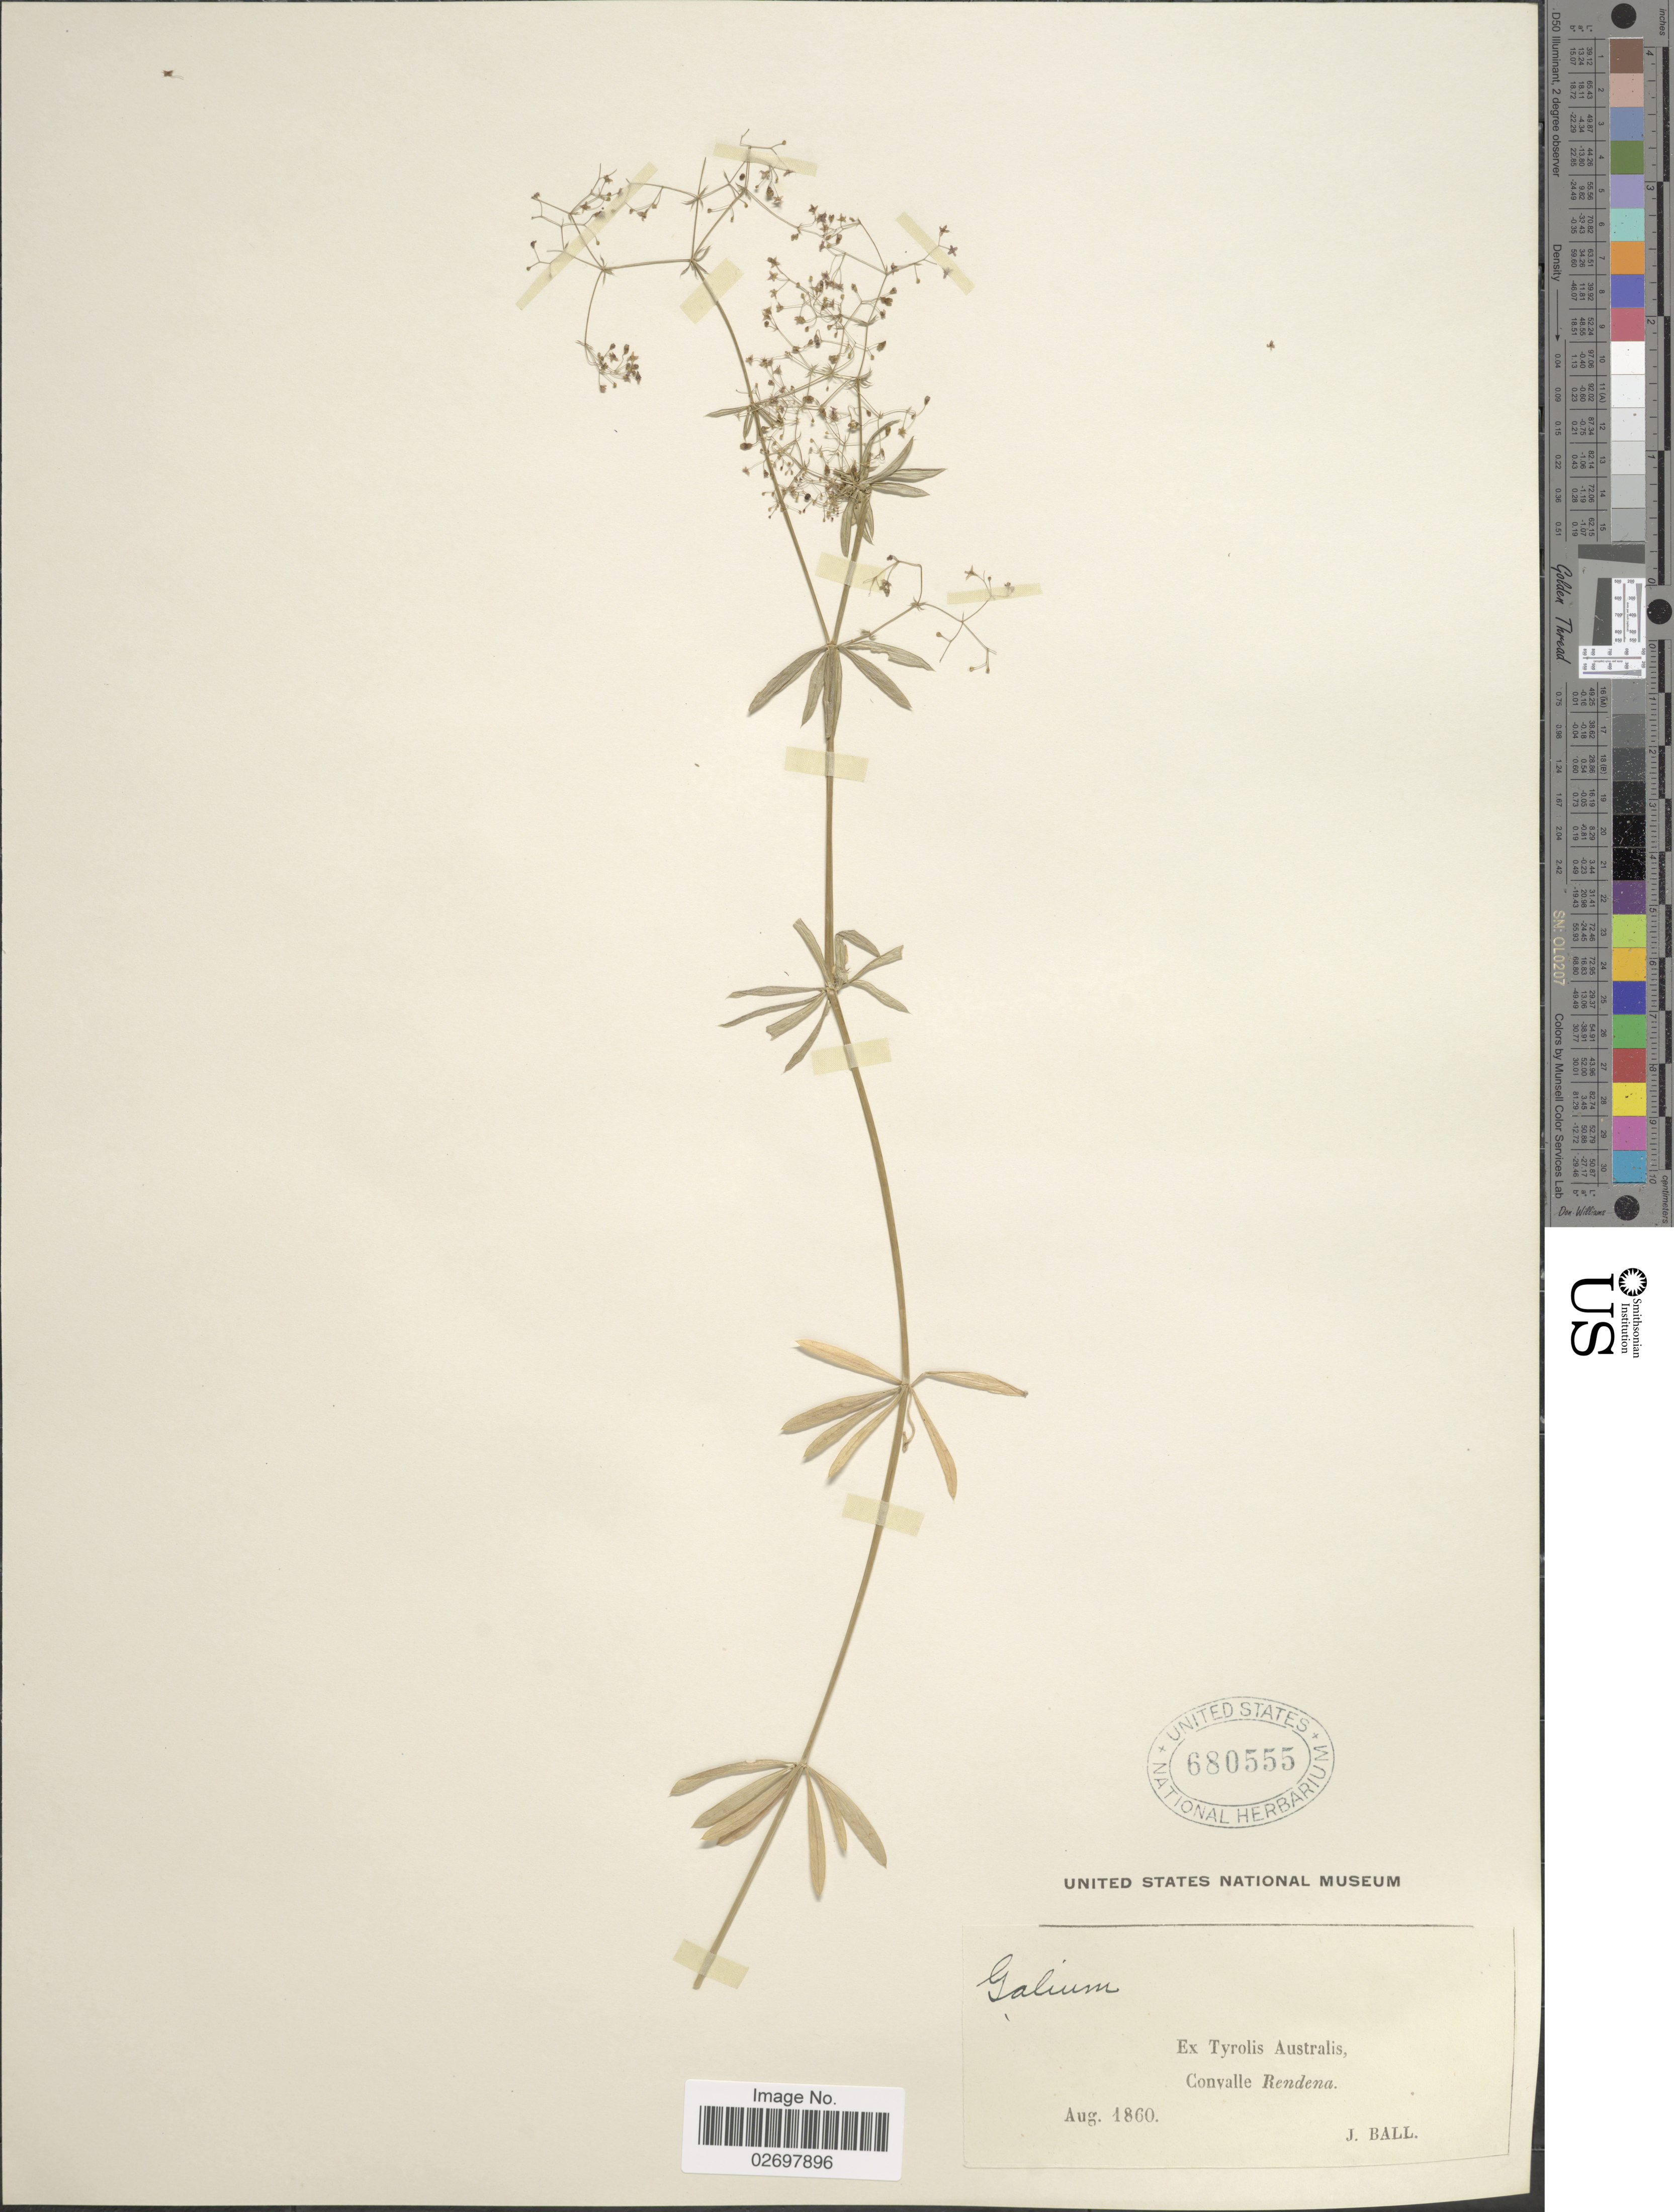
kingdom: Plantae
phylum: Tracheophyta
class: Magnoliopsida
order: Gentianales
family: Rubiaceae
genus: Galium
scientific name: Galium sp.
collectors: J. Ball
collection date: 1860-08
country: Austria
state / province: Tirol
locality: Ex Tyrolis Australis, Convalle Rendena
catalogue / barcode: US 680555